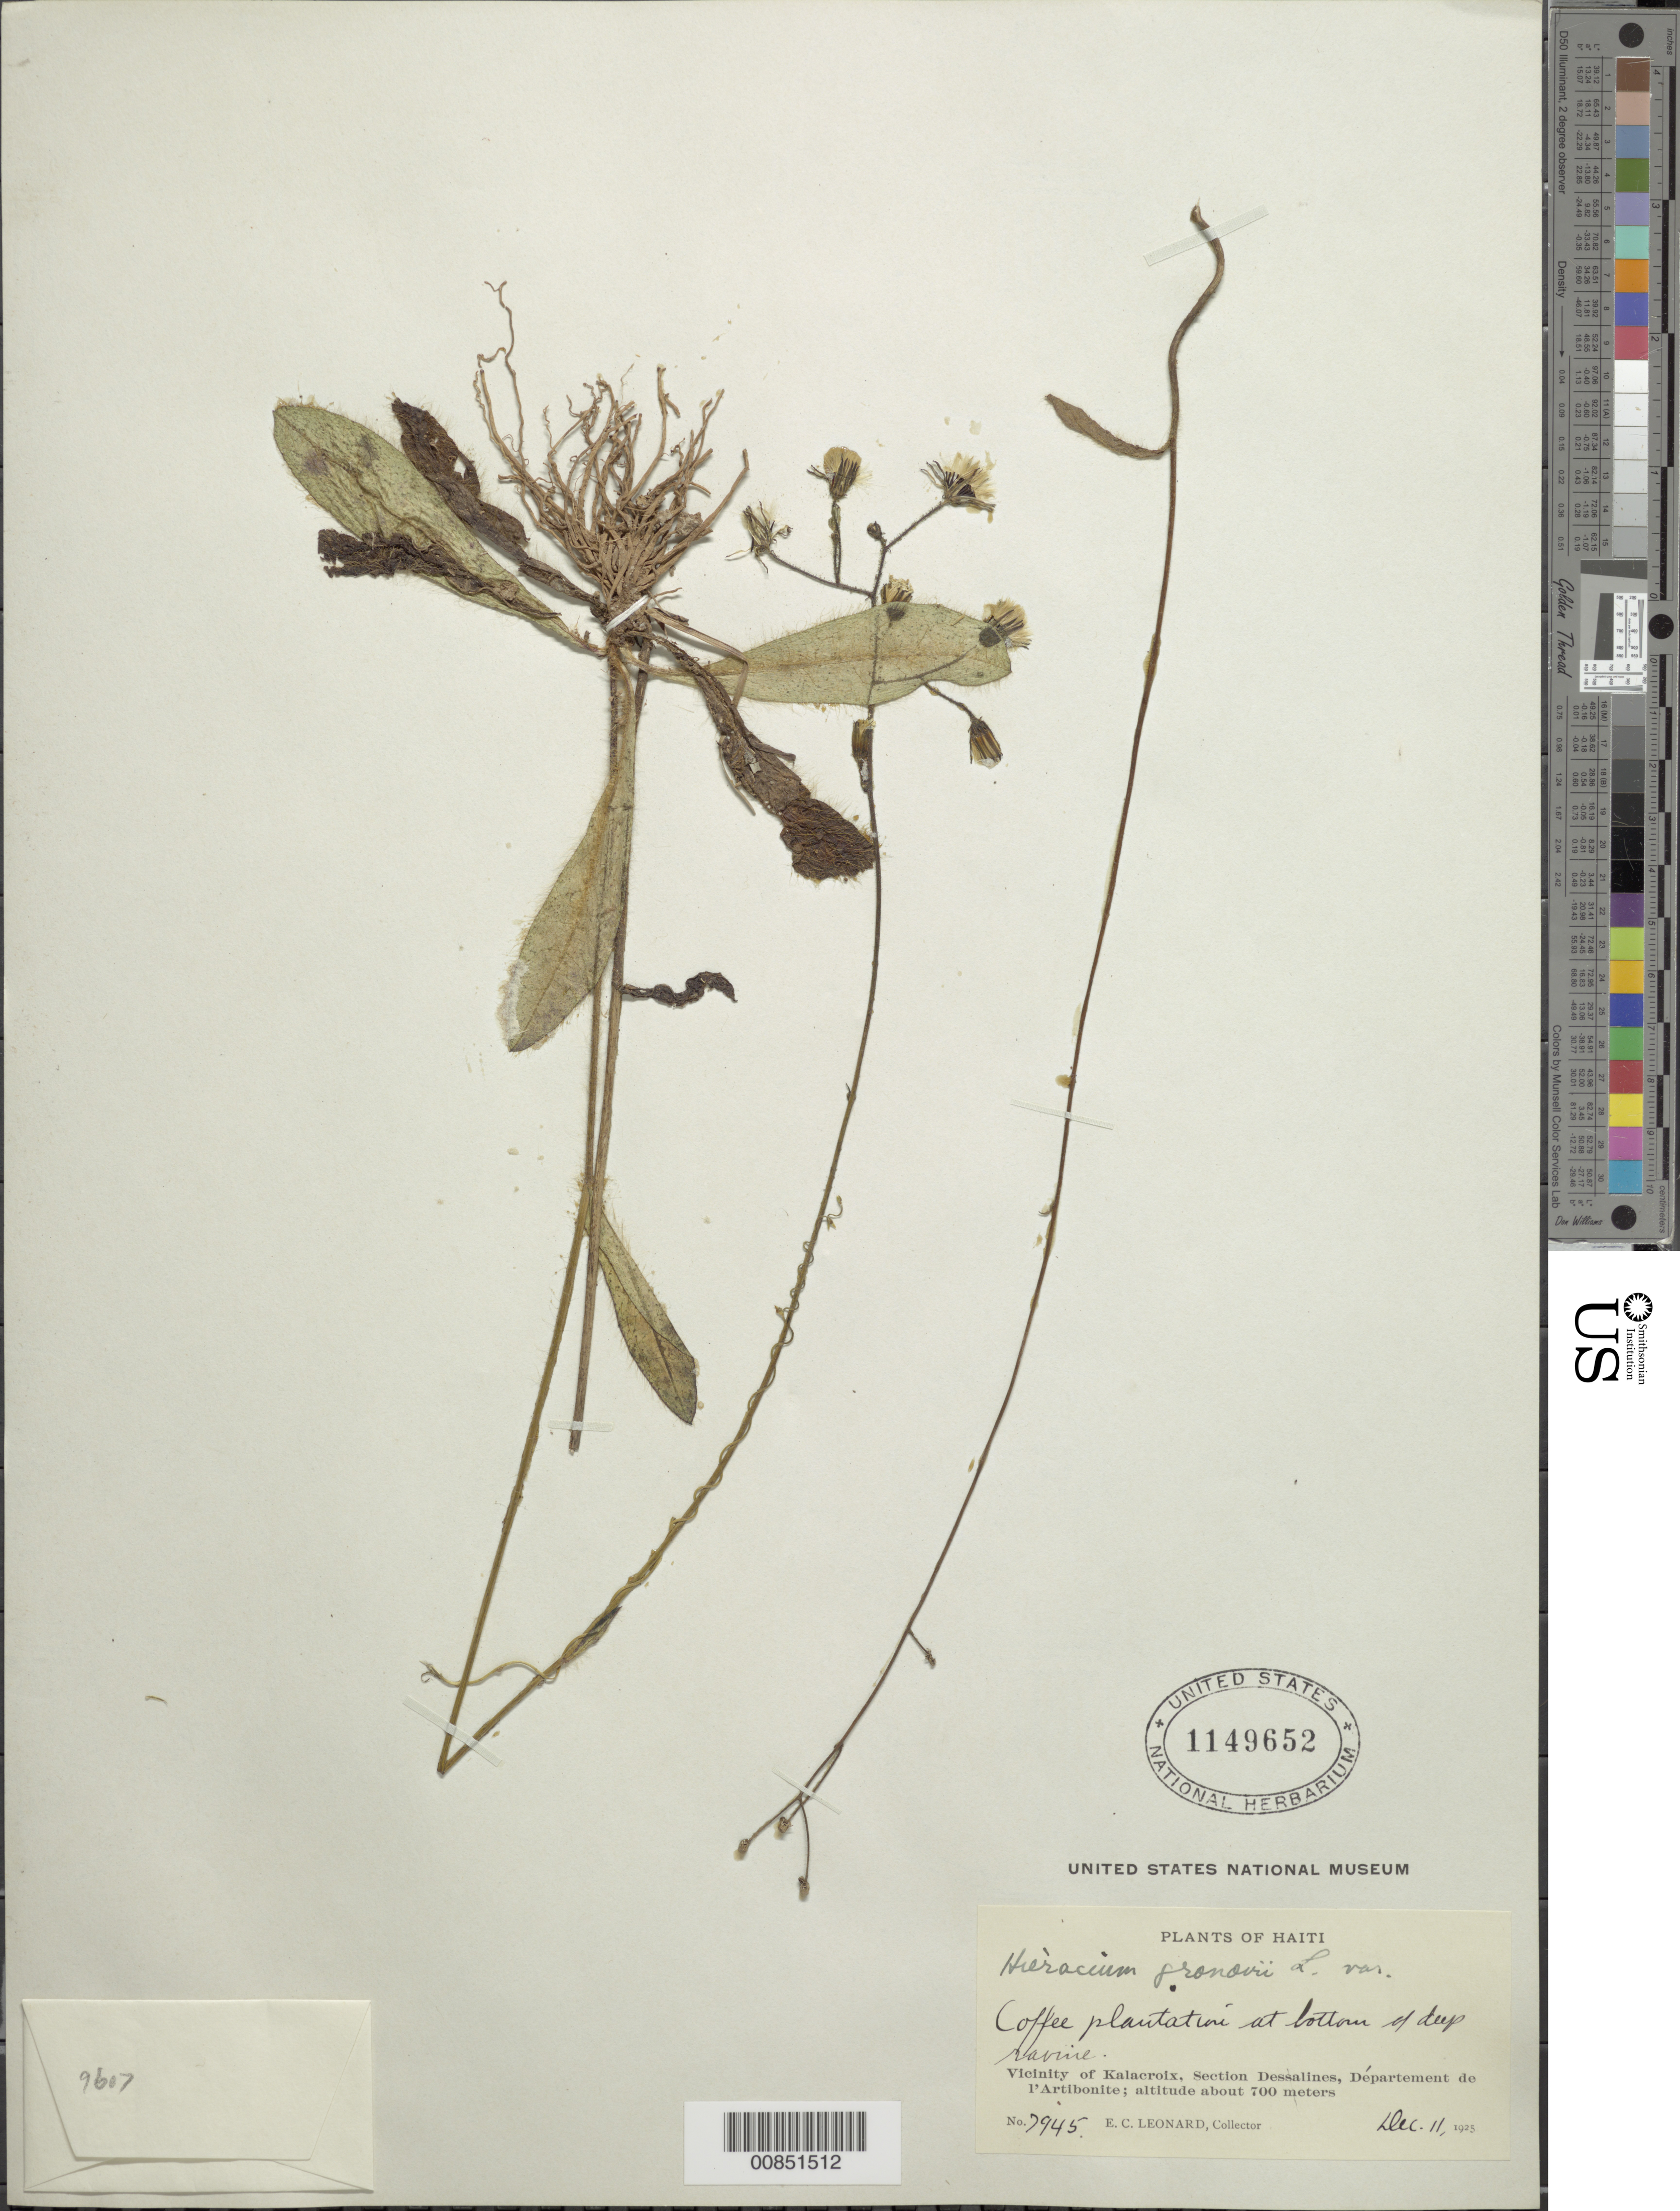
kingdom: Plantae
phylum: Tracheophyta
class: Magnoliopsida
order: Asterales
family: Asteraceae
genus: Hieracium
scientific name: Hieracium gronovii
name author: L.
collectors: E. C. Leonard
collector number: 7945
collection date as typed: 11 Dec 1925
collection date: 1925-12-11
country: Haiti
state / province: Artibonite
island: Hispaniola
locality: Vicinity of Kalacroix, Section Dessalines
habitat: At bottom of deep ravine in coffee plantation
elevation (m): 700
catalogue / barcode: US 1149652